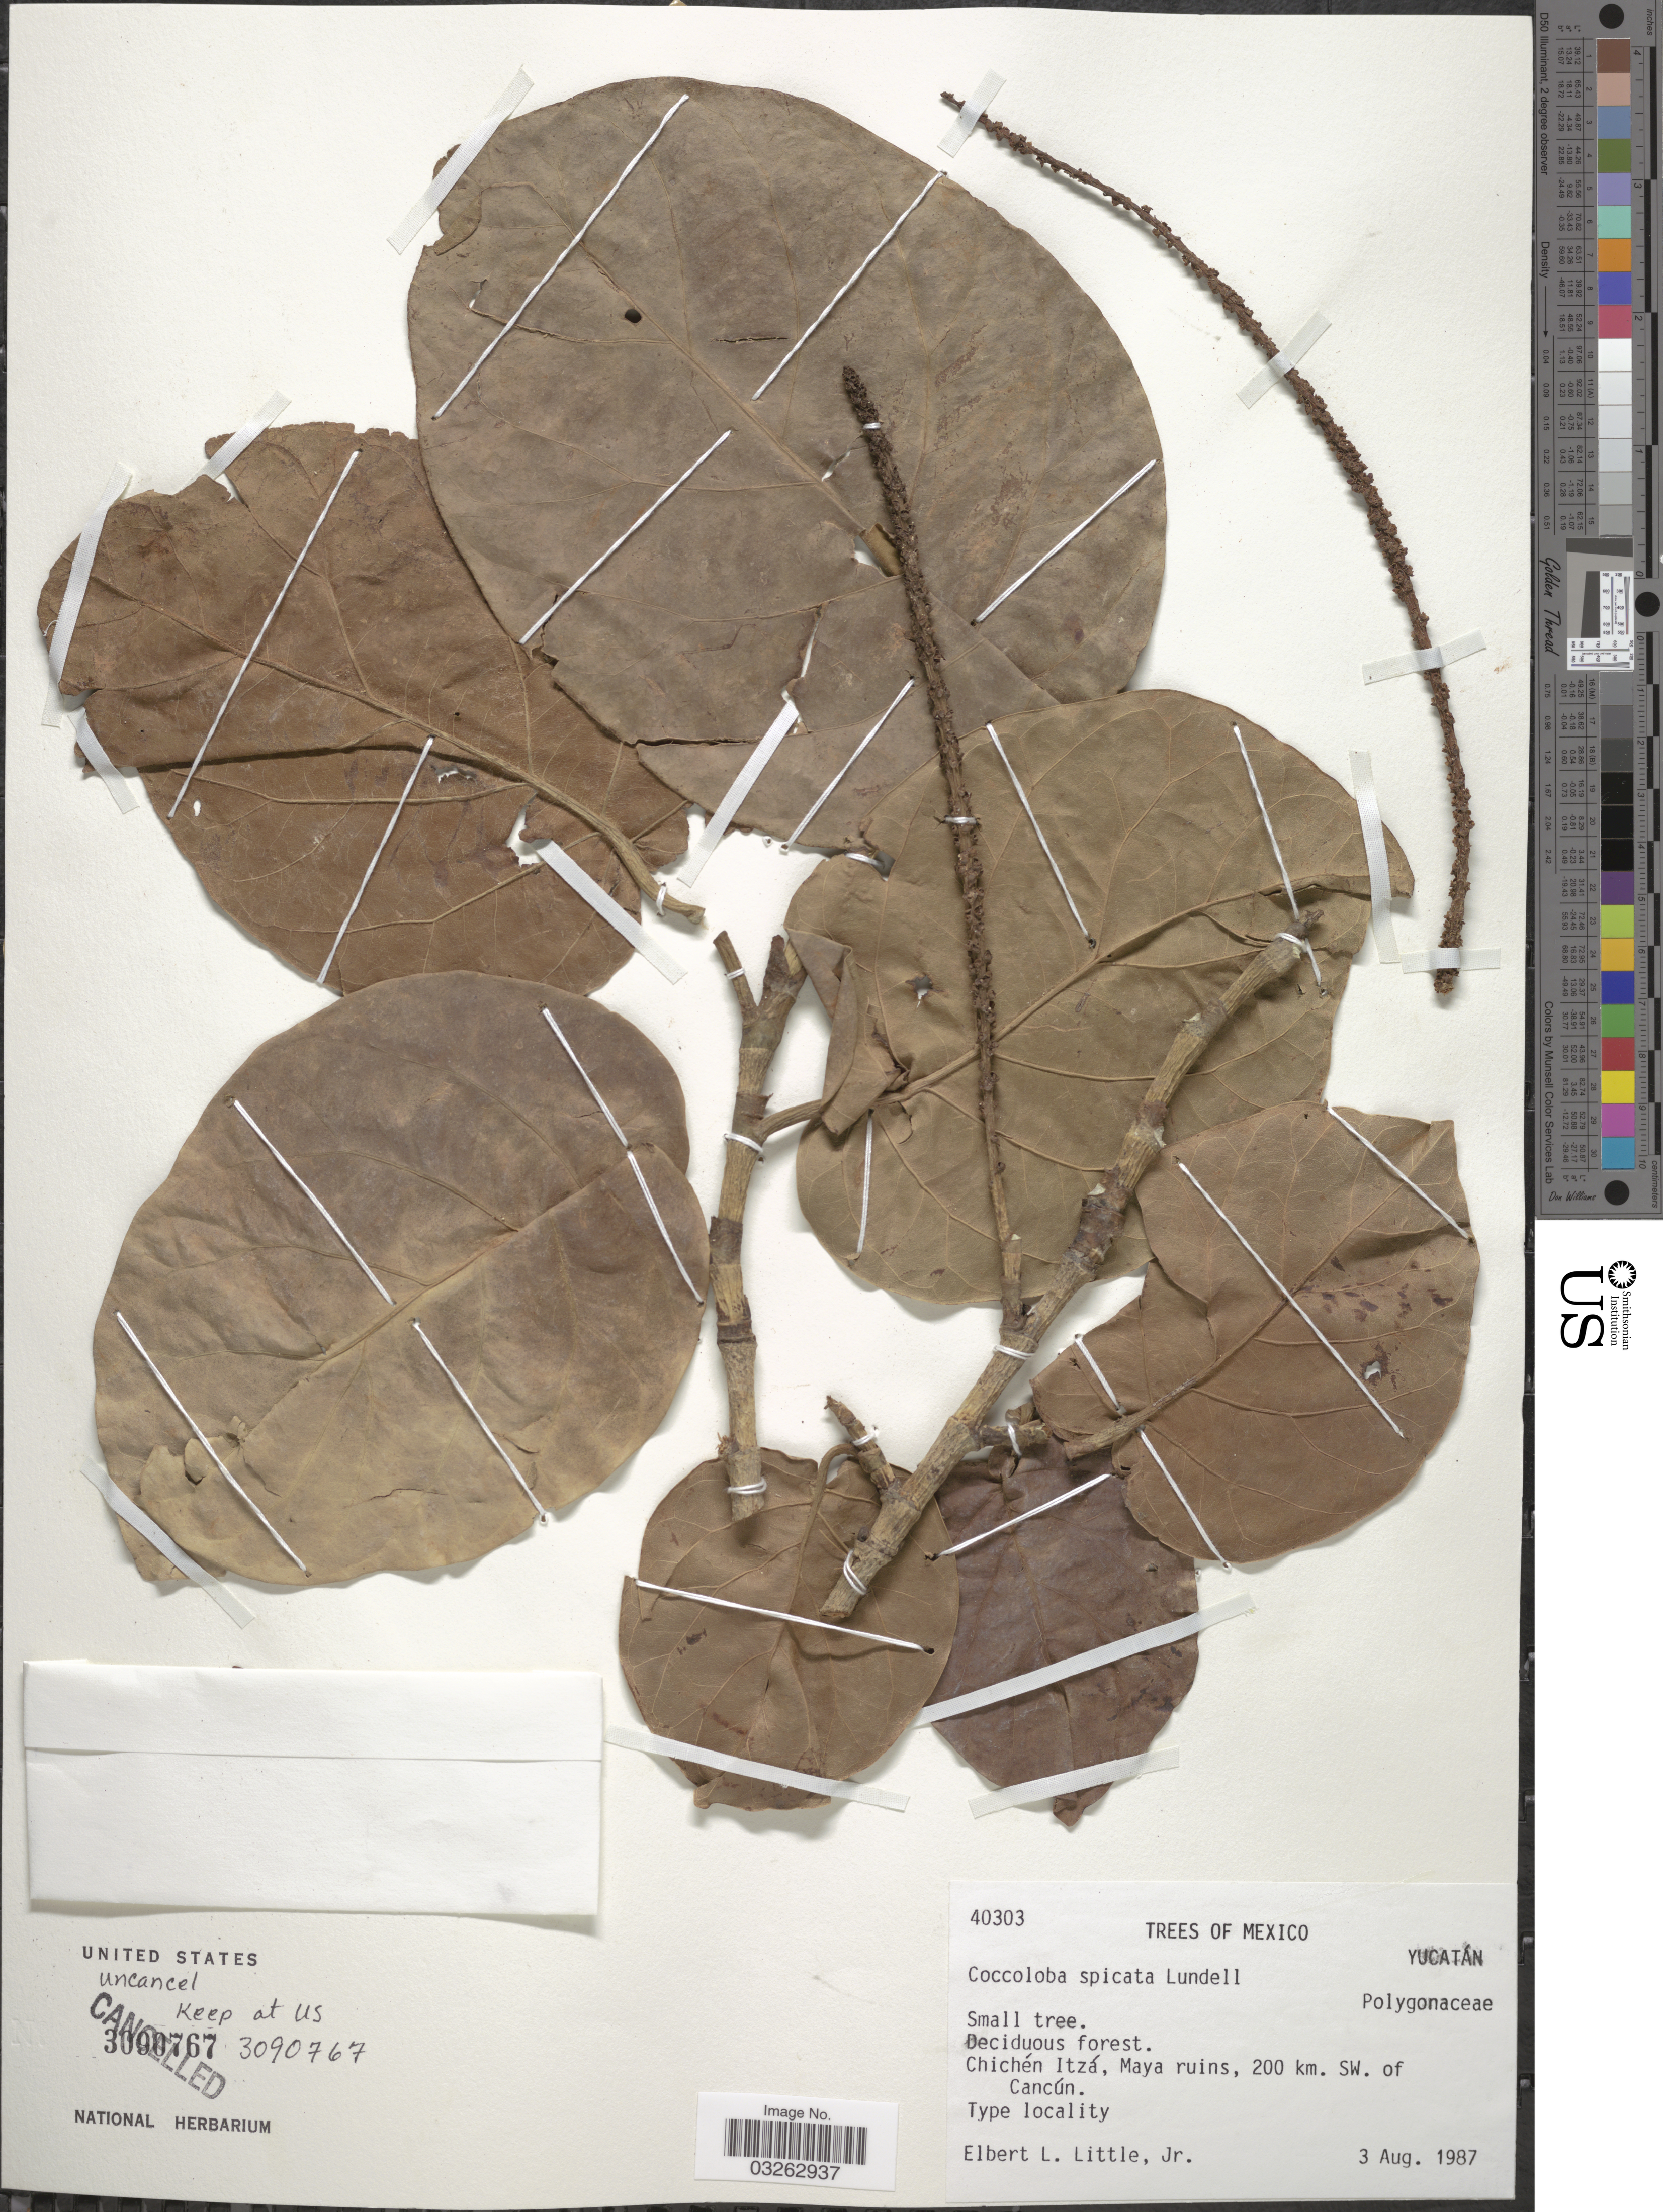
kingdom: Plantae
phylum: Tracheophyta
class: Magnoliopsida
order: Caryophyllales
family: Polygonaceae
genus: Coccoloba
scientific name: Coccoloba spicata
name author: Lundell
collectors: E. L. Little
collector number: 40303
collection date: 1987-08-03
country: Mexico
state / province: Yucatán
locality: Chichén Itzá, Maya ruins, 200 km. SW. of Cancún.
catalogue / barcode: US 3090767